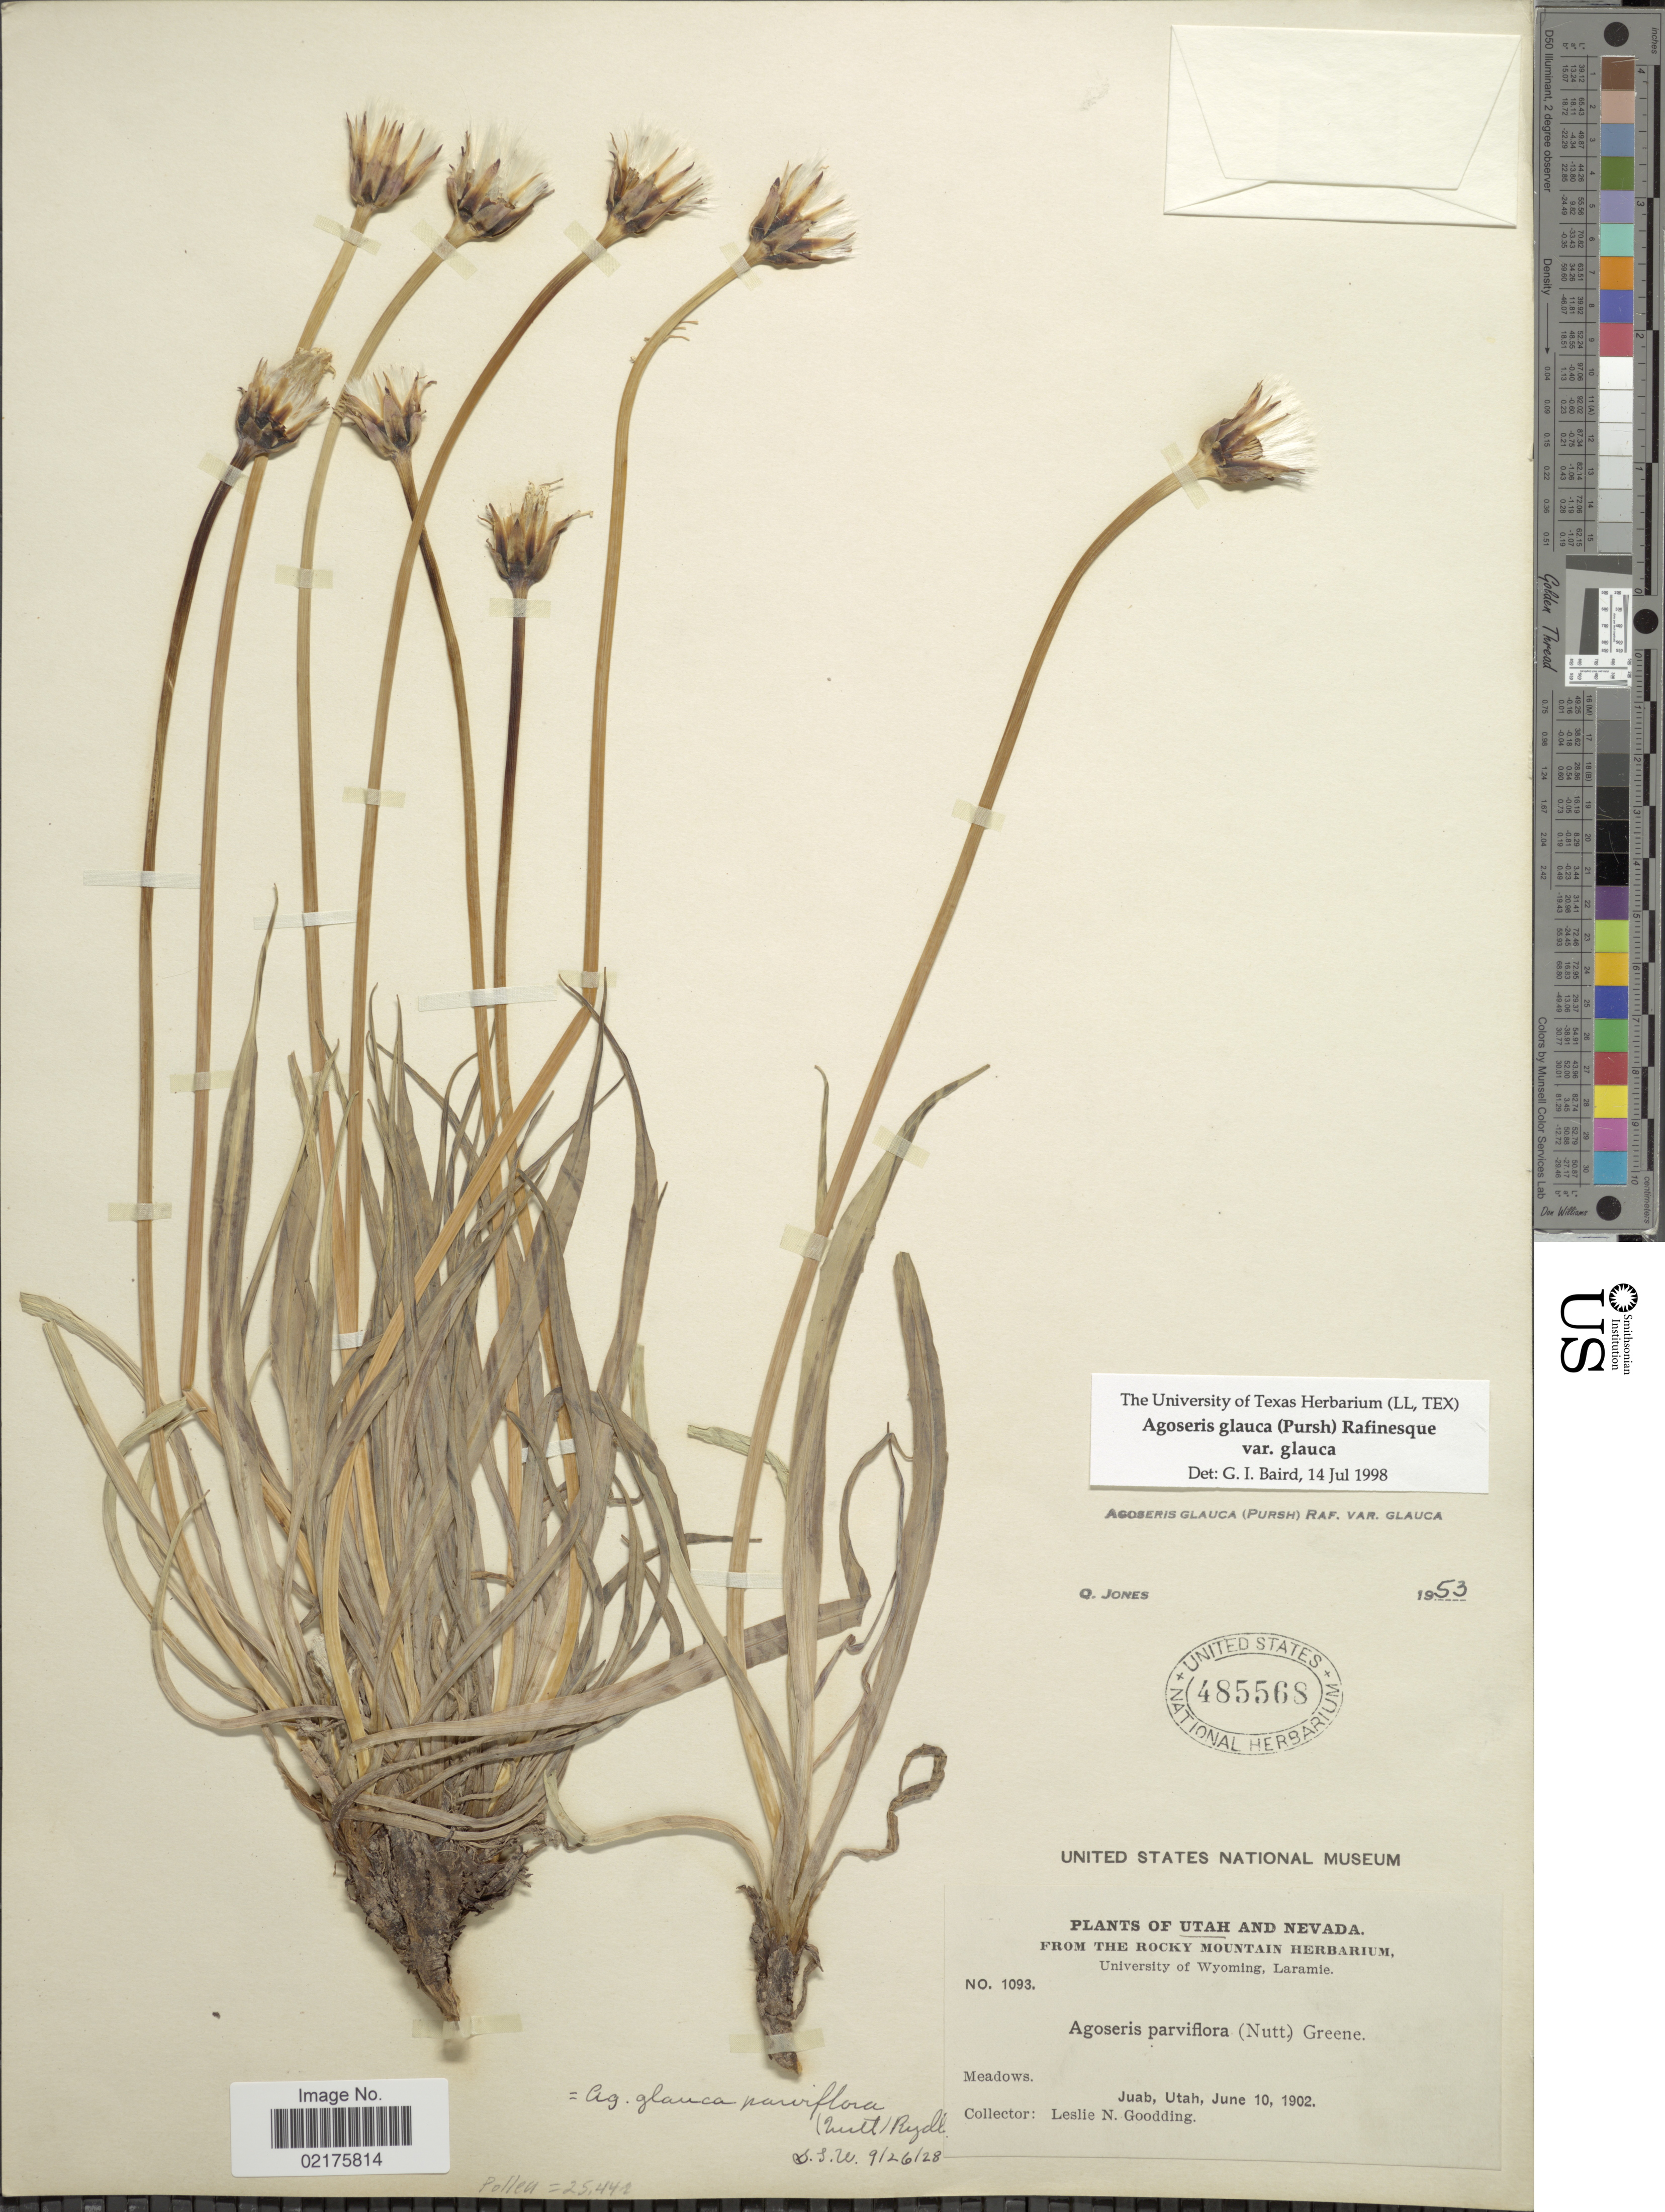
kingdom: Plantae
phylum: Tracheophyta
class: Magnoliopsida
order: Asterales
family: Asteraceae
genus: Agoseris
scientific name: Agoseris glauca var. glauca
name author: (Pursh) Raf.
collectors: L. N. Goodding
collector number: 1093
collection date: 1902-06-10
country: United States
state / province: Utah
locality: Meadows, Juab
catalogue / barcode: US 485568